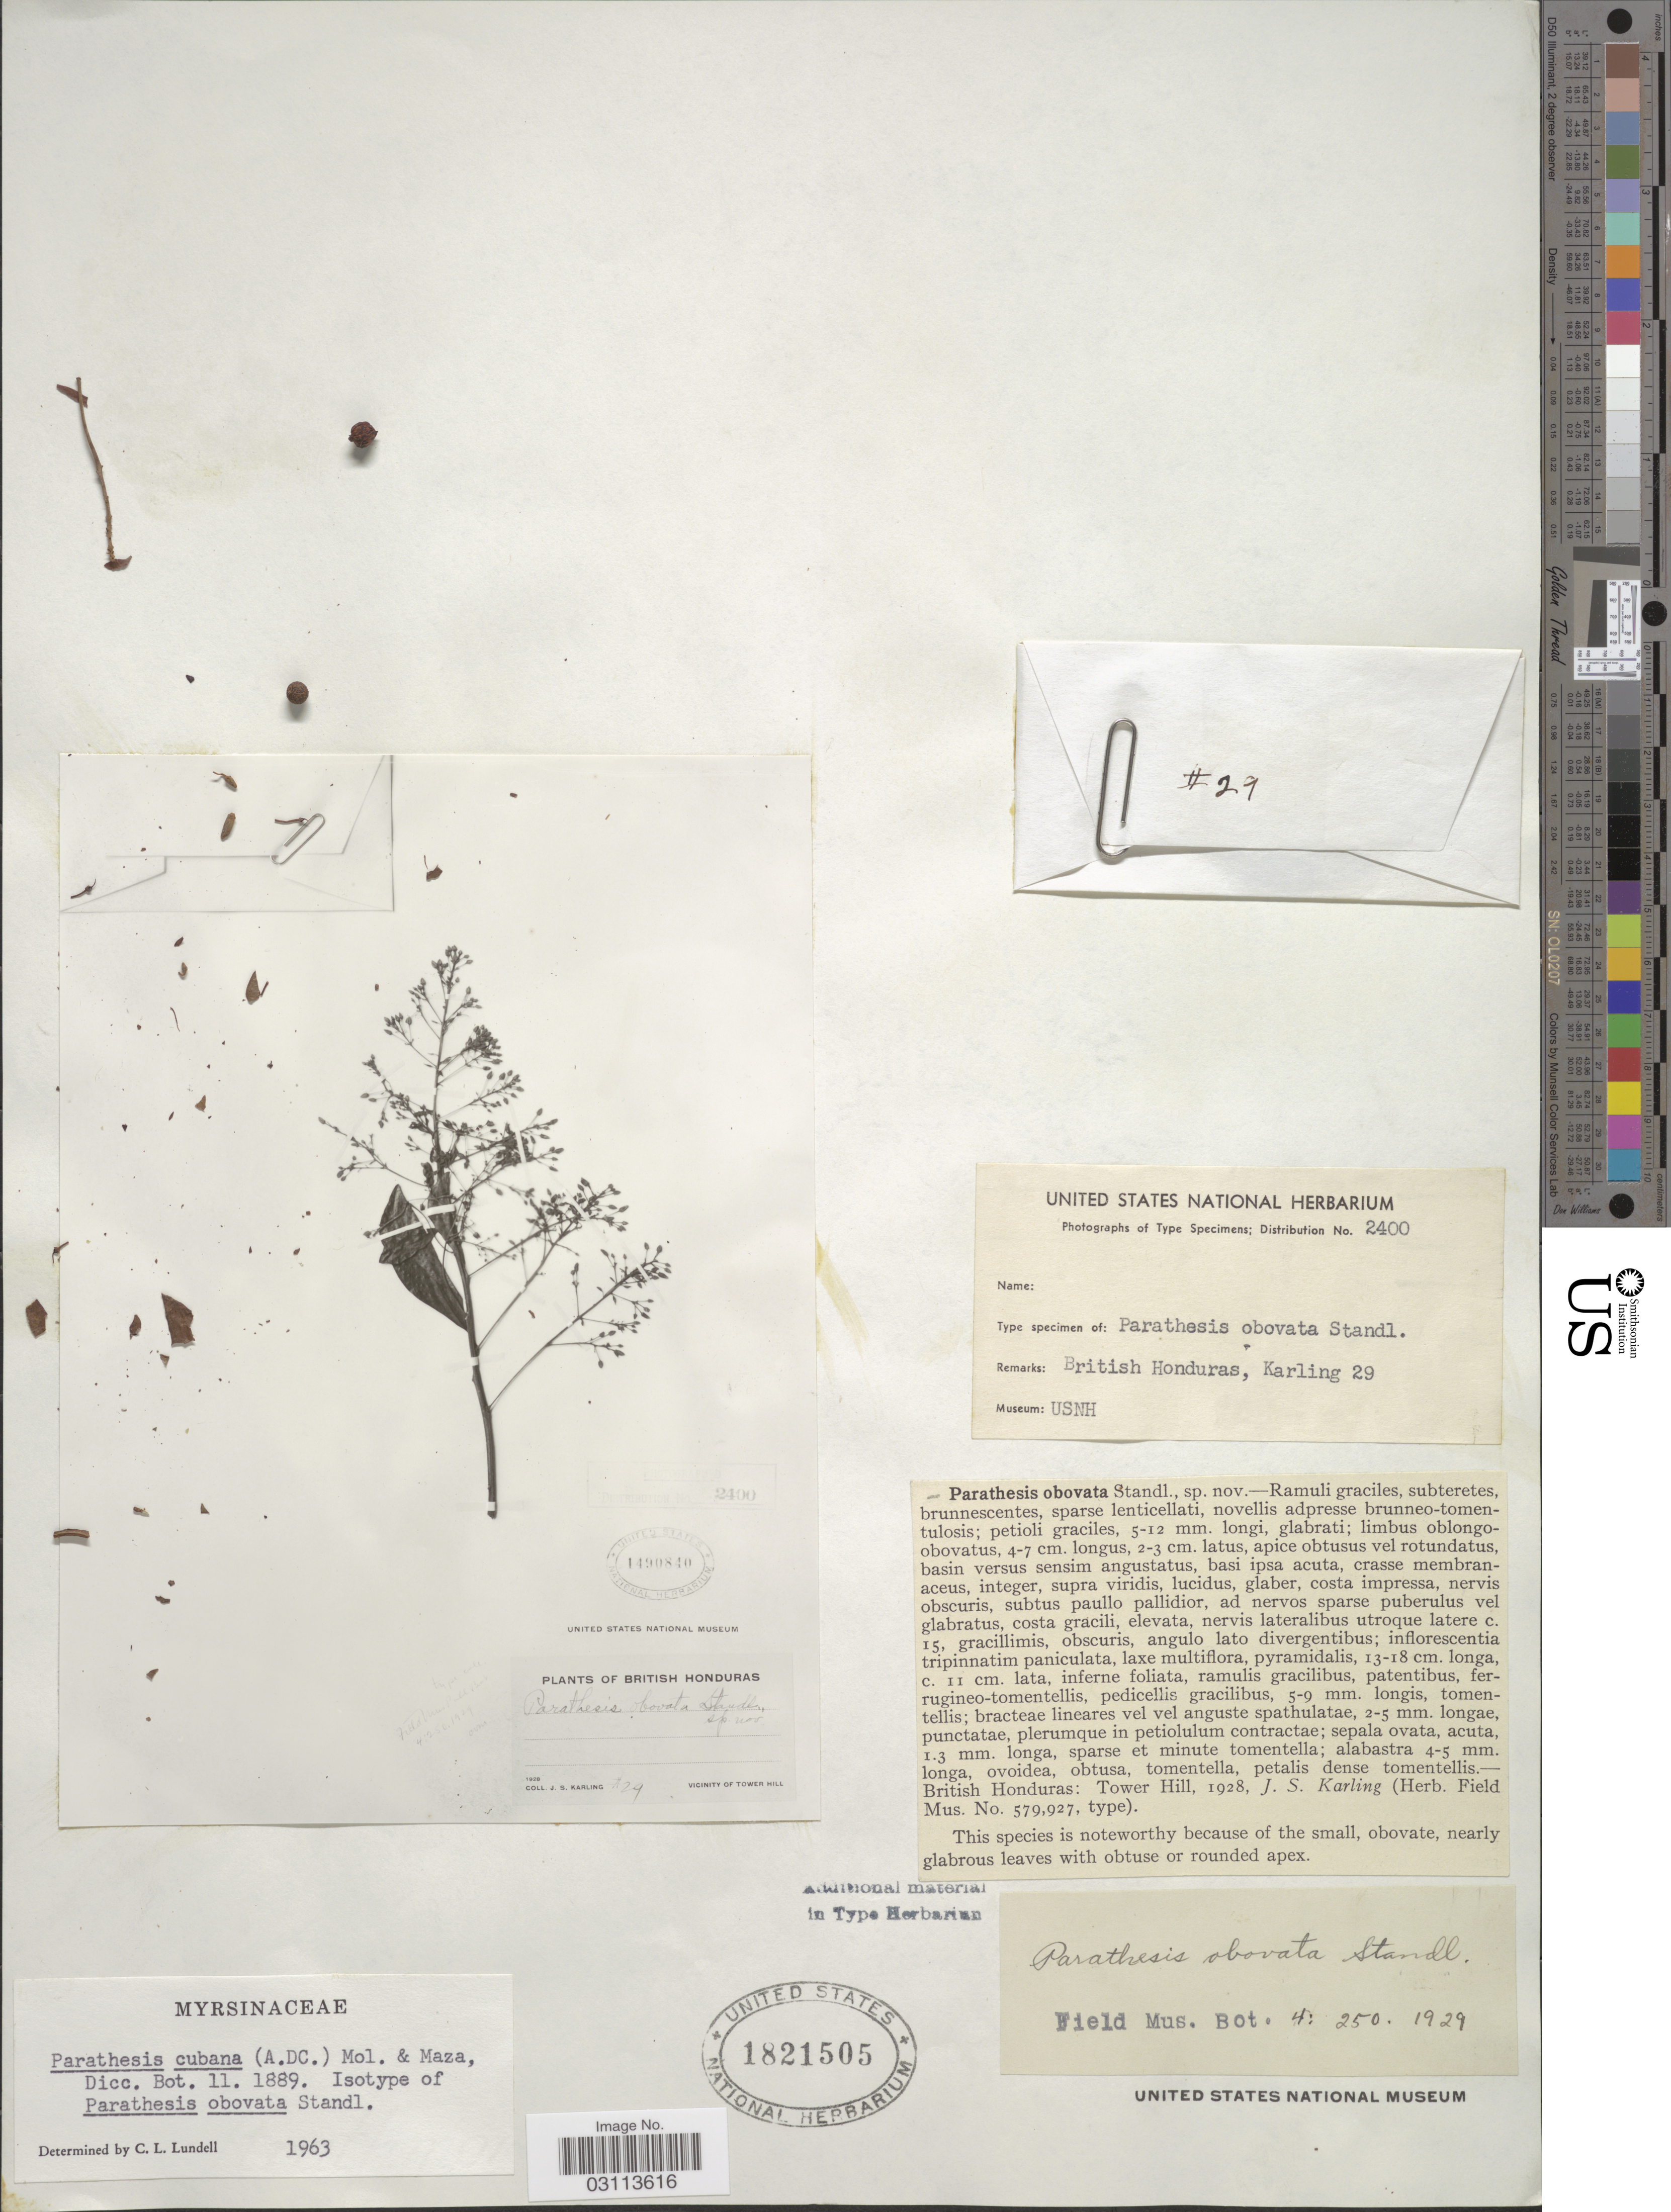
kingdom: Plantae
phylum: Tracheophyta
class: Magnoliopsida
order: Ericales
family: Primulaceae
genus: Parathesis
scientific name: Parathesis cubana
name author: (A. DC.) Molinet & M. Gómez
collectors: J. Karling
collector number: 29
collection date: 1928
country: Belize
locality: British Honduras. Vicinity of Tower Hill.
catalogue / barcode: US 1490840